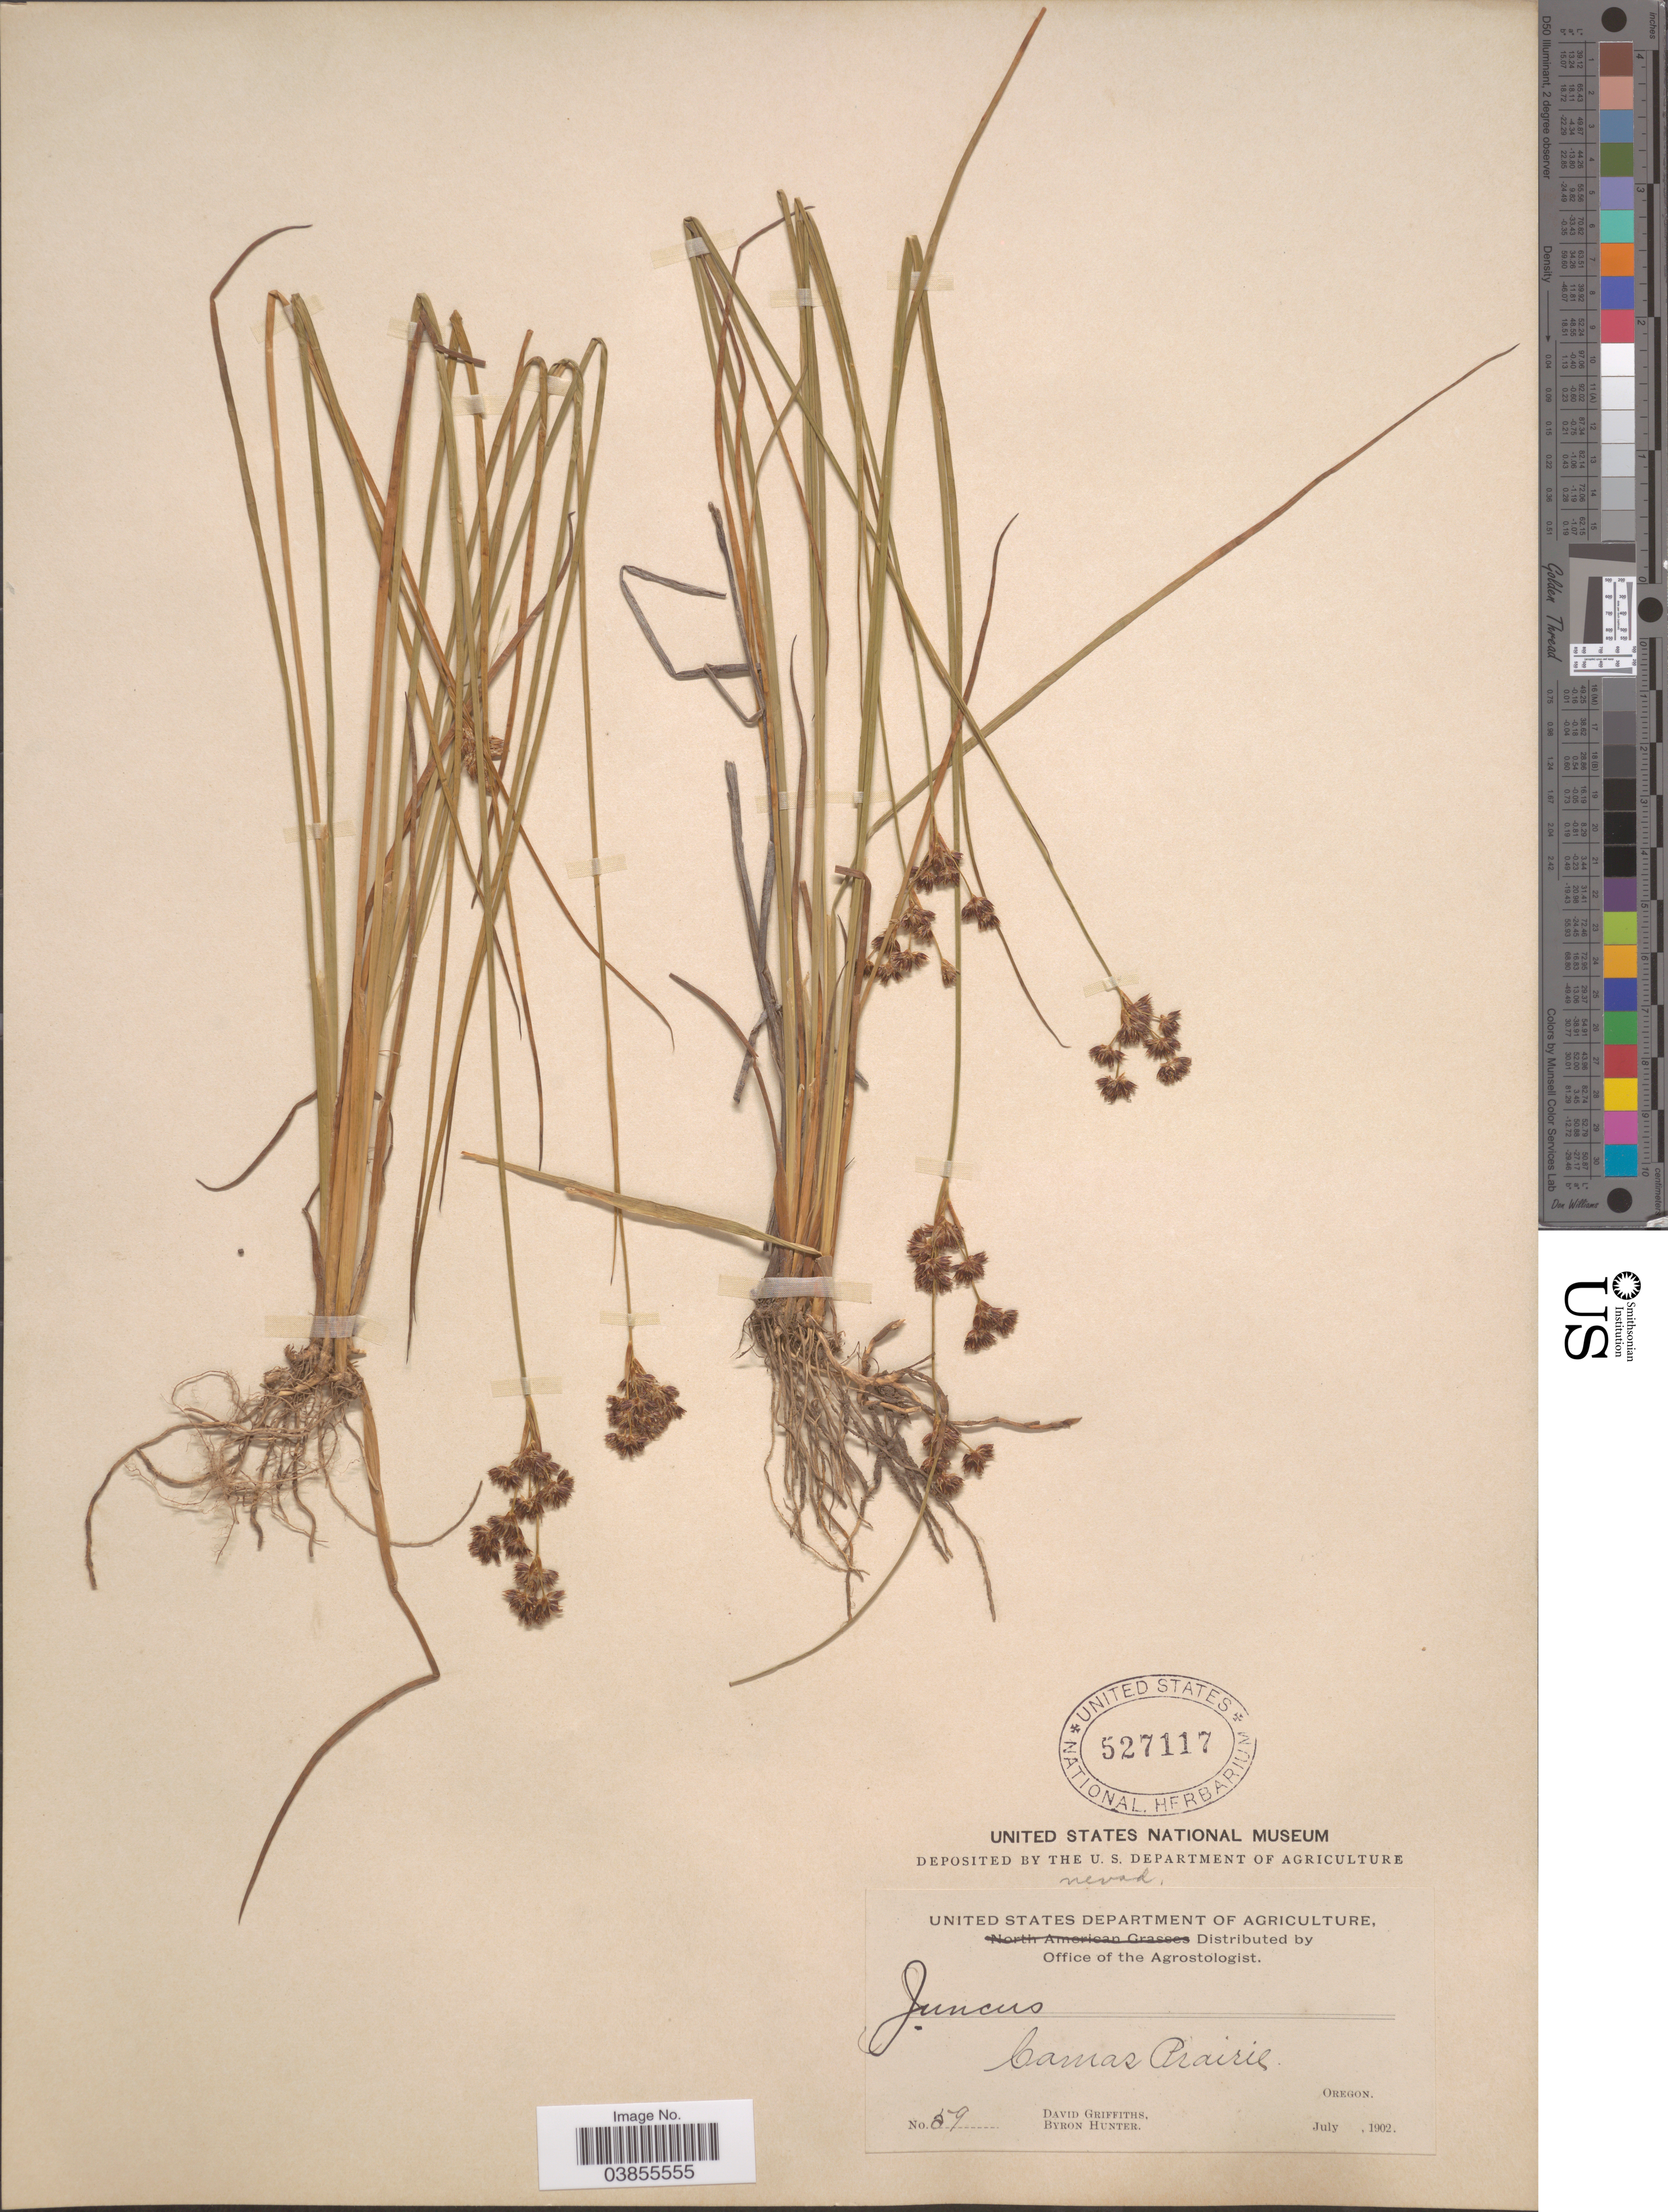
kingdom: Plantae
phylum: Tracheophyta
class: Liliopsida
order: Poales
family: Juncaceae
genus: Juncus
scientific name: Juncus nevadensis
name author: S. Watson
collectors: D. Griffiths & B. Hunter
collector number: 59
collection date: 1902-07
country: United States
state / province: Oregon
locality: Camas Prairie.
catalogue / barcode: US 527117